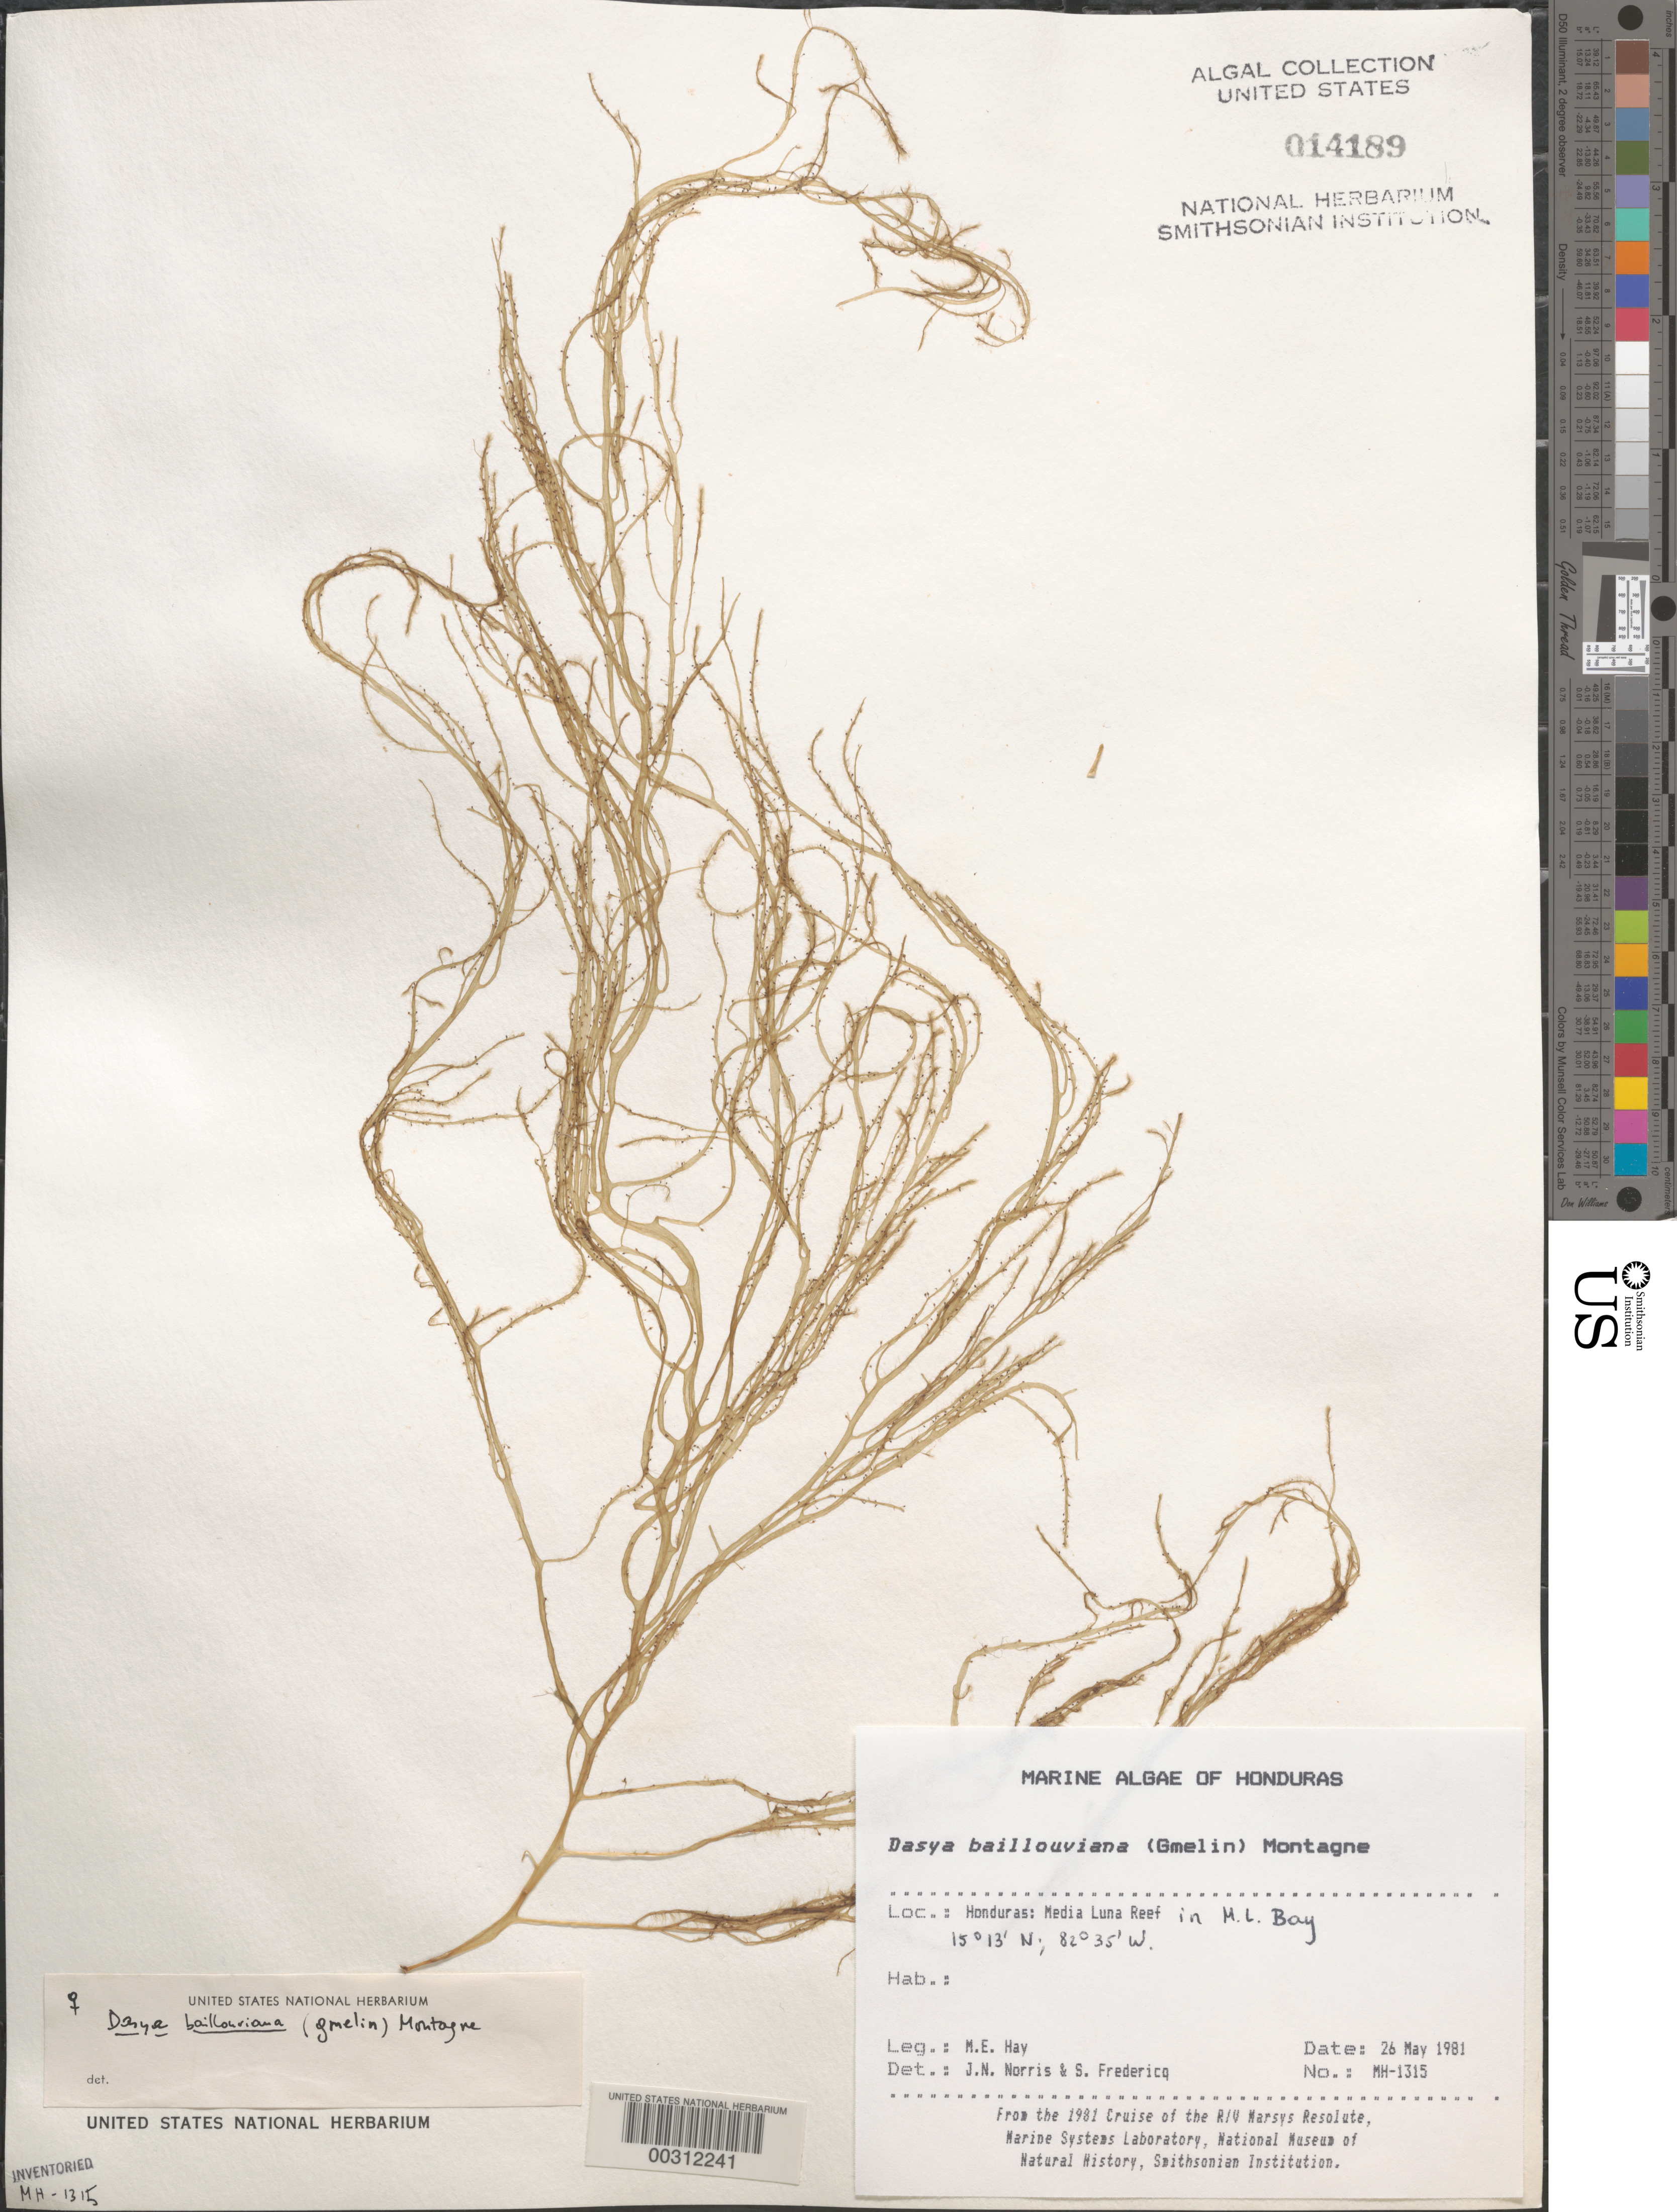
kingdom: Plantae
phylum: Rhodophyta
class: Florideophyceae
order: Ceramiales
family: Dasyaceae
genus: Dasya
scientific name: Dasya pedicellata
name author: (C. Agardh) C. Agardh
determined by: Algae name updating Project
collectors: M. E. Hay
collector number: MEH-1315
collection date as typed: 26 May 1981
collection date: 1981-05-26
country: Honduras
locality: Media Luna Reef, Media Luna Bay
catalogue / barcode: US 14189